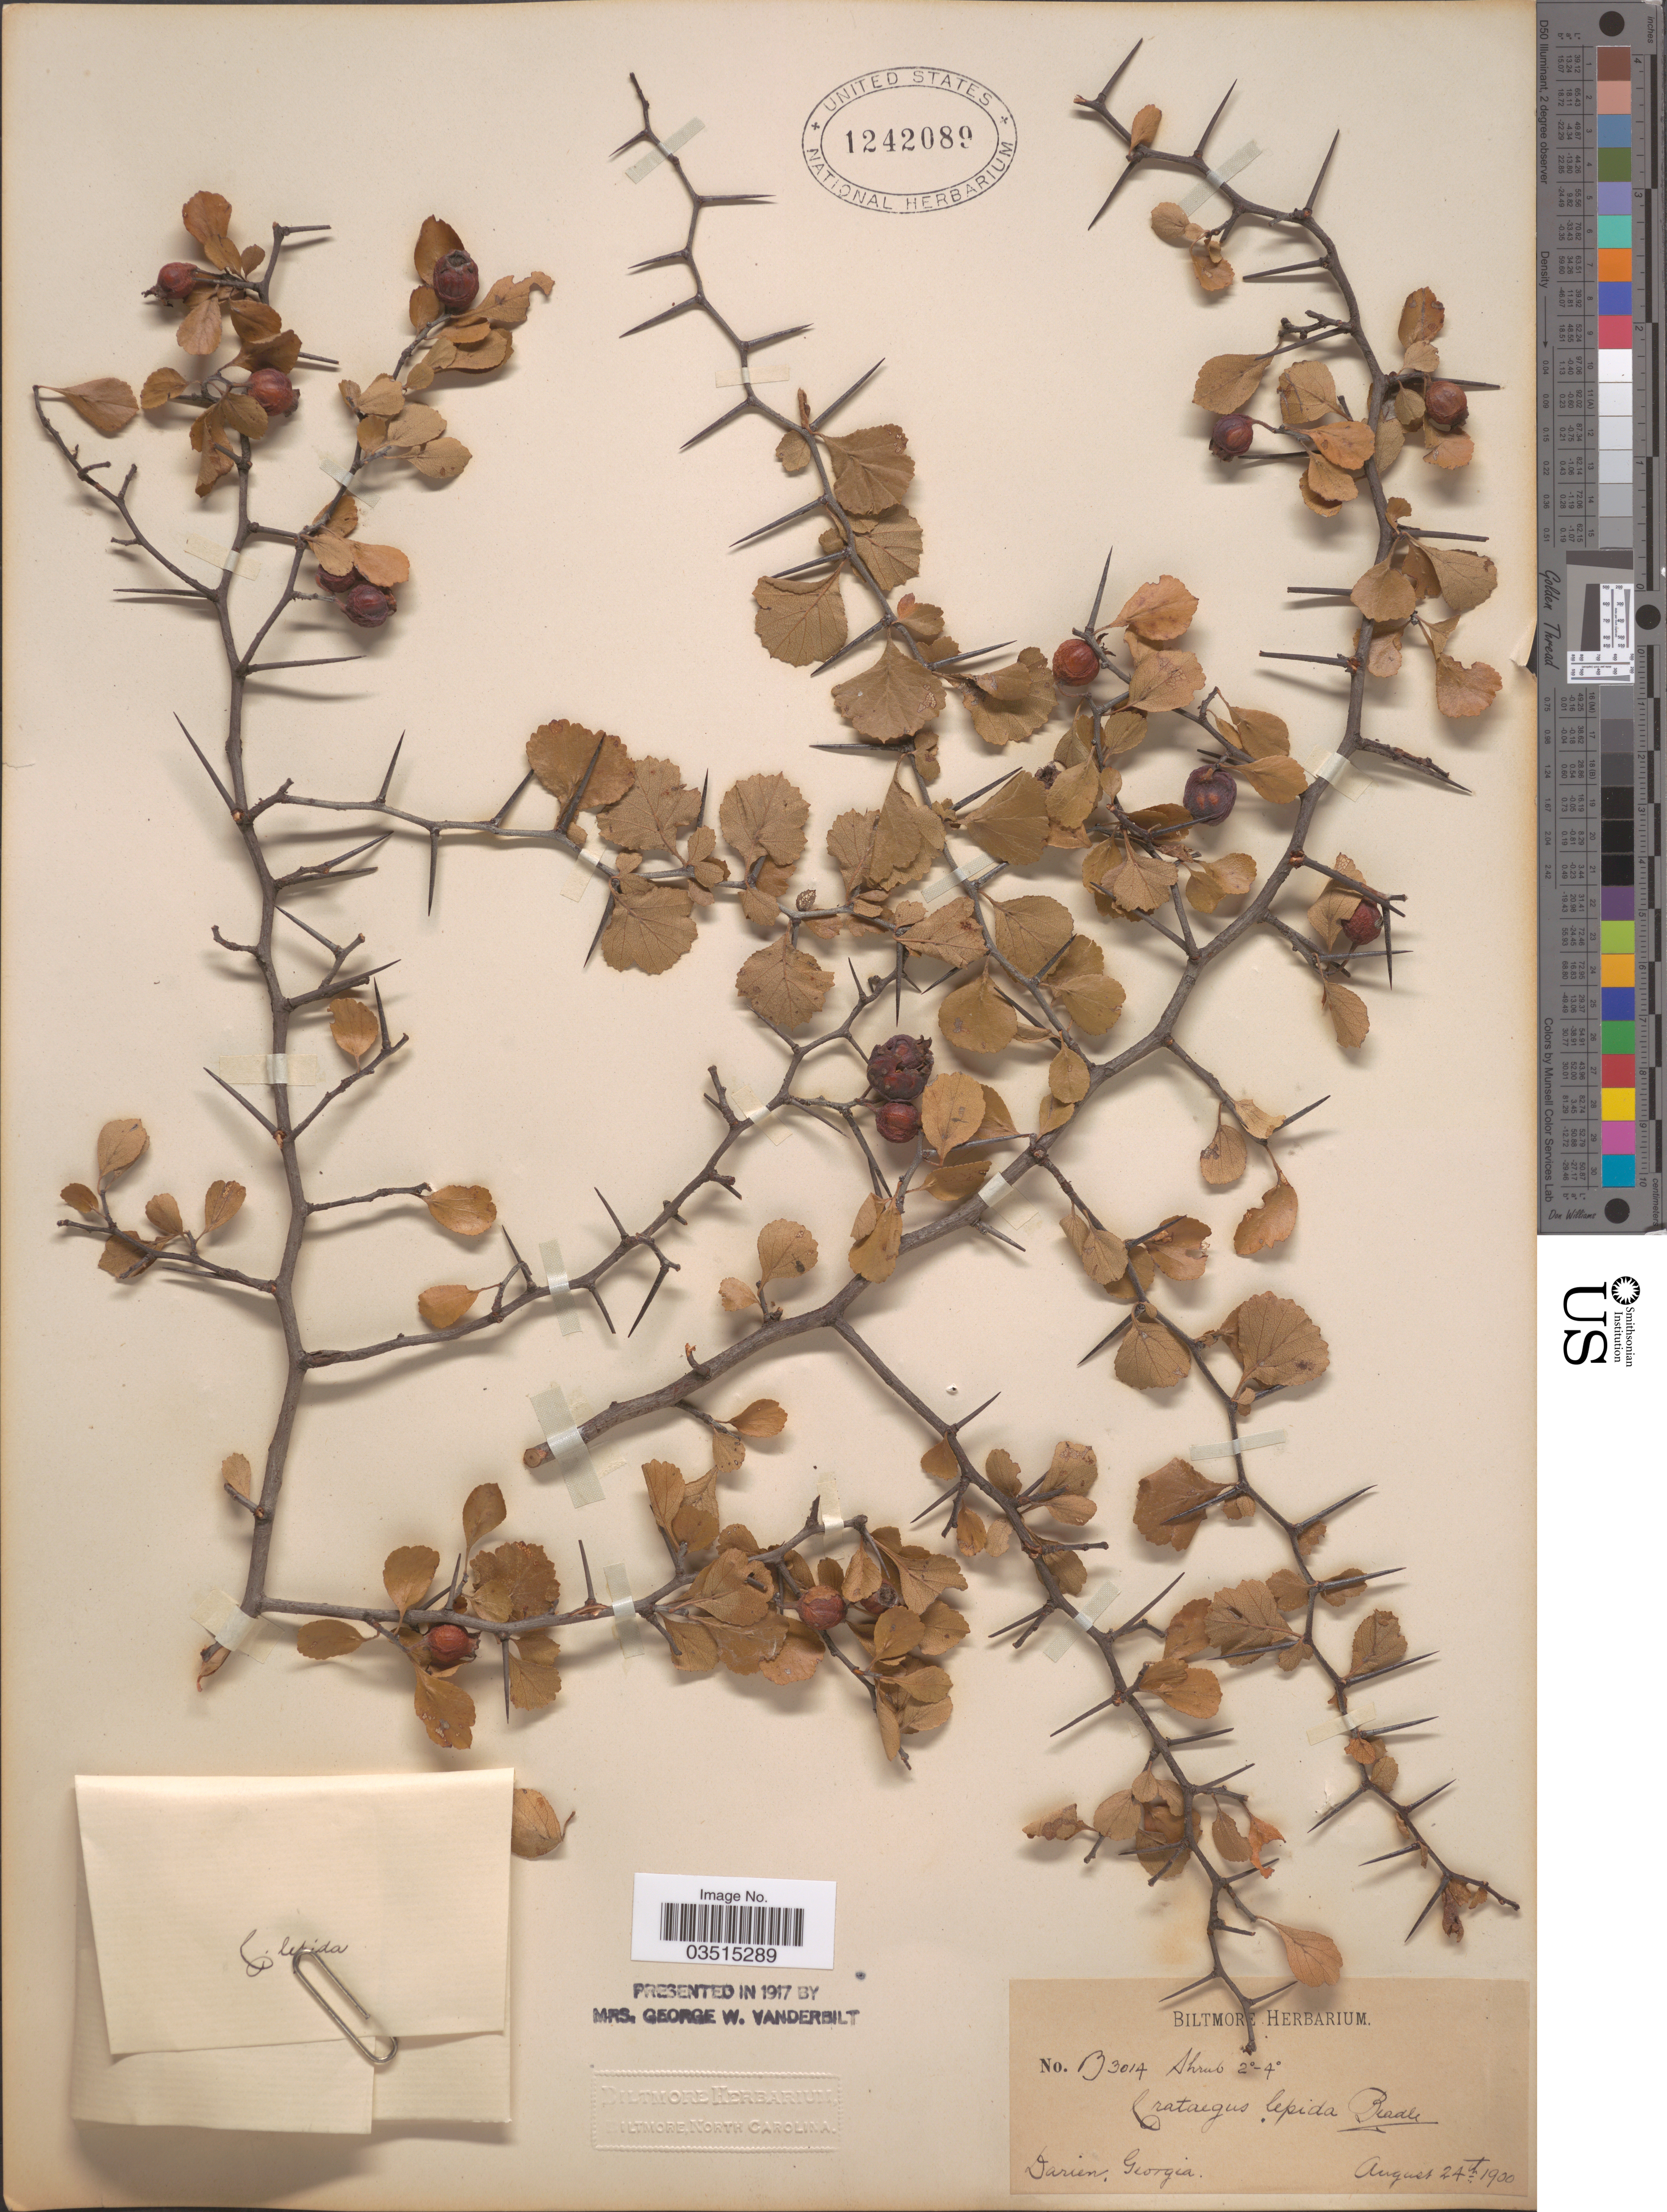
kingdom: Plantae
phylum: Tracheophyta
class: Magnoliopsida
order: Rosales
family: Rosaceae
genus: Crataegus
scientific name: Crataegus lepida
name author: Beadle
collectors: ex herb. Biltmore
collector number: B3014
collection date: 1900-08-24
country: United States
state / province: Georgia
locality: Darien.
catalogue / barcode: US 1242089